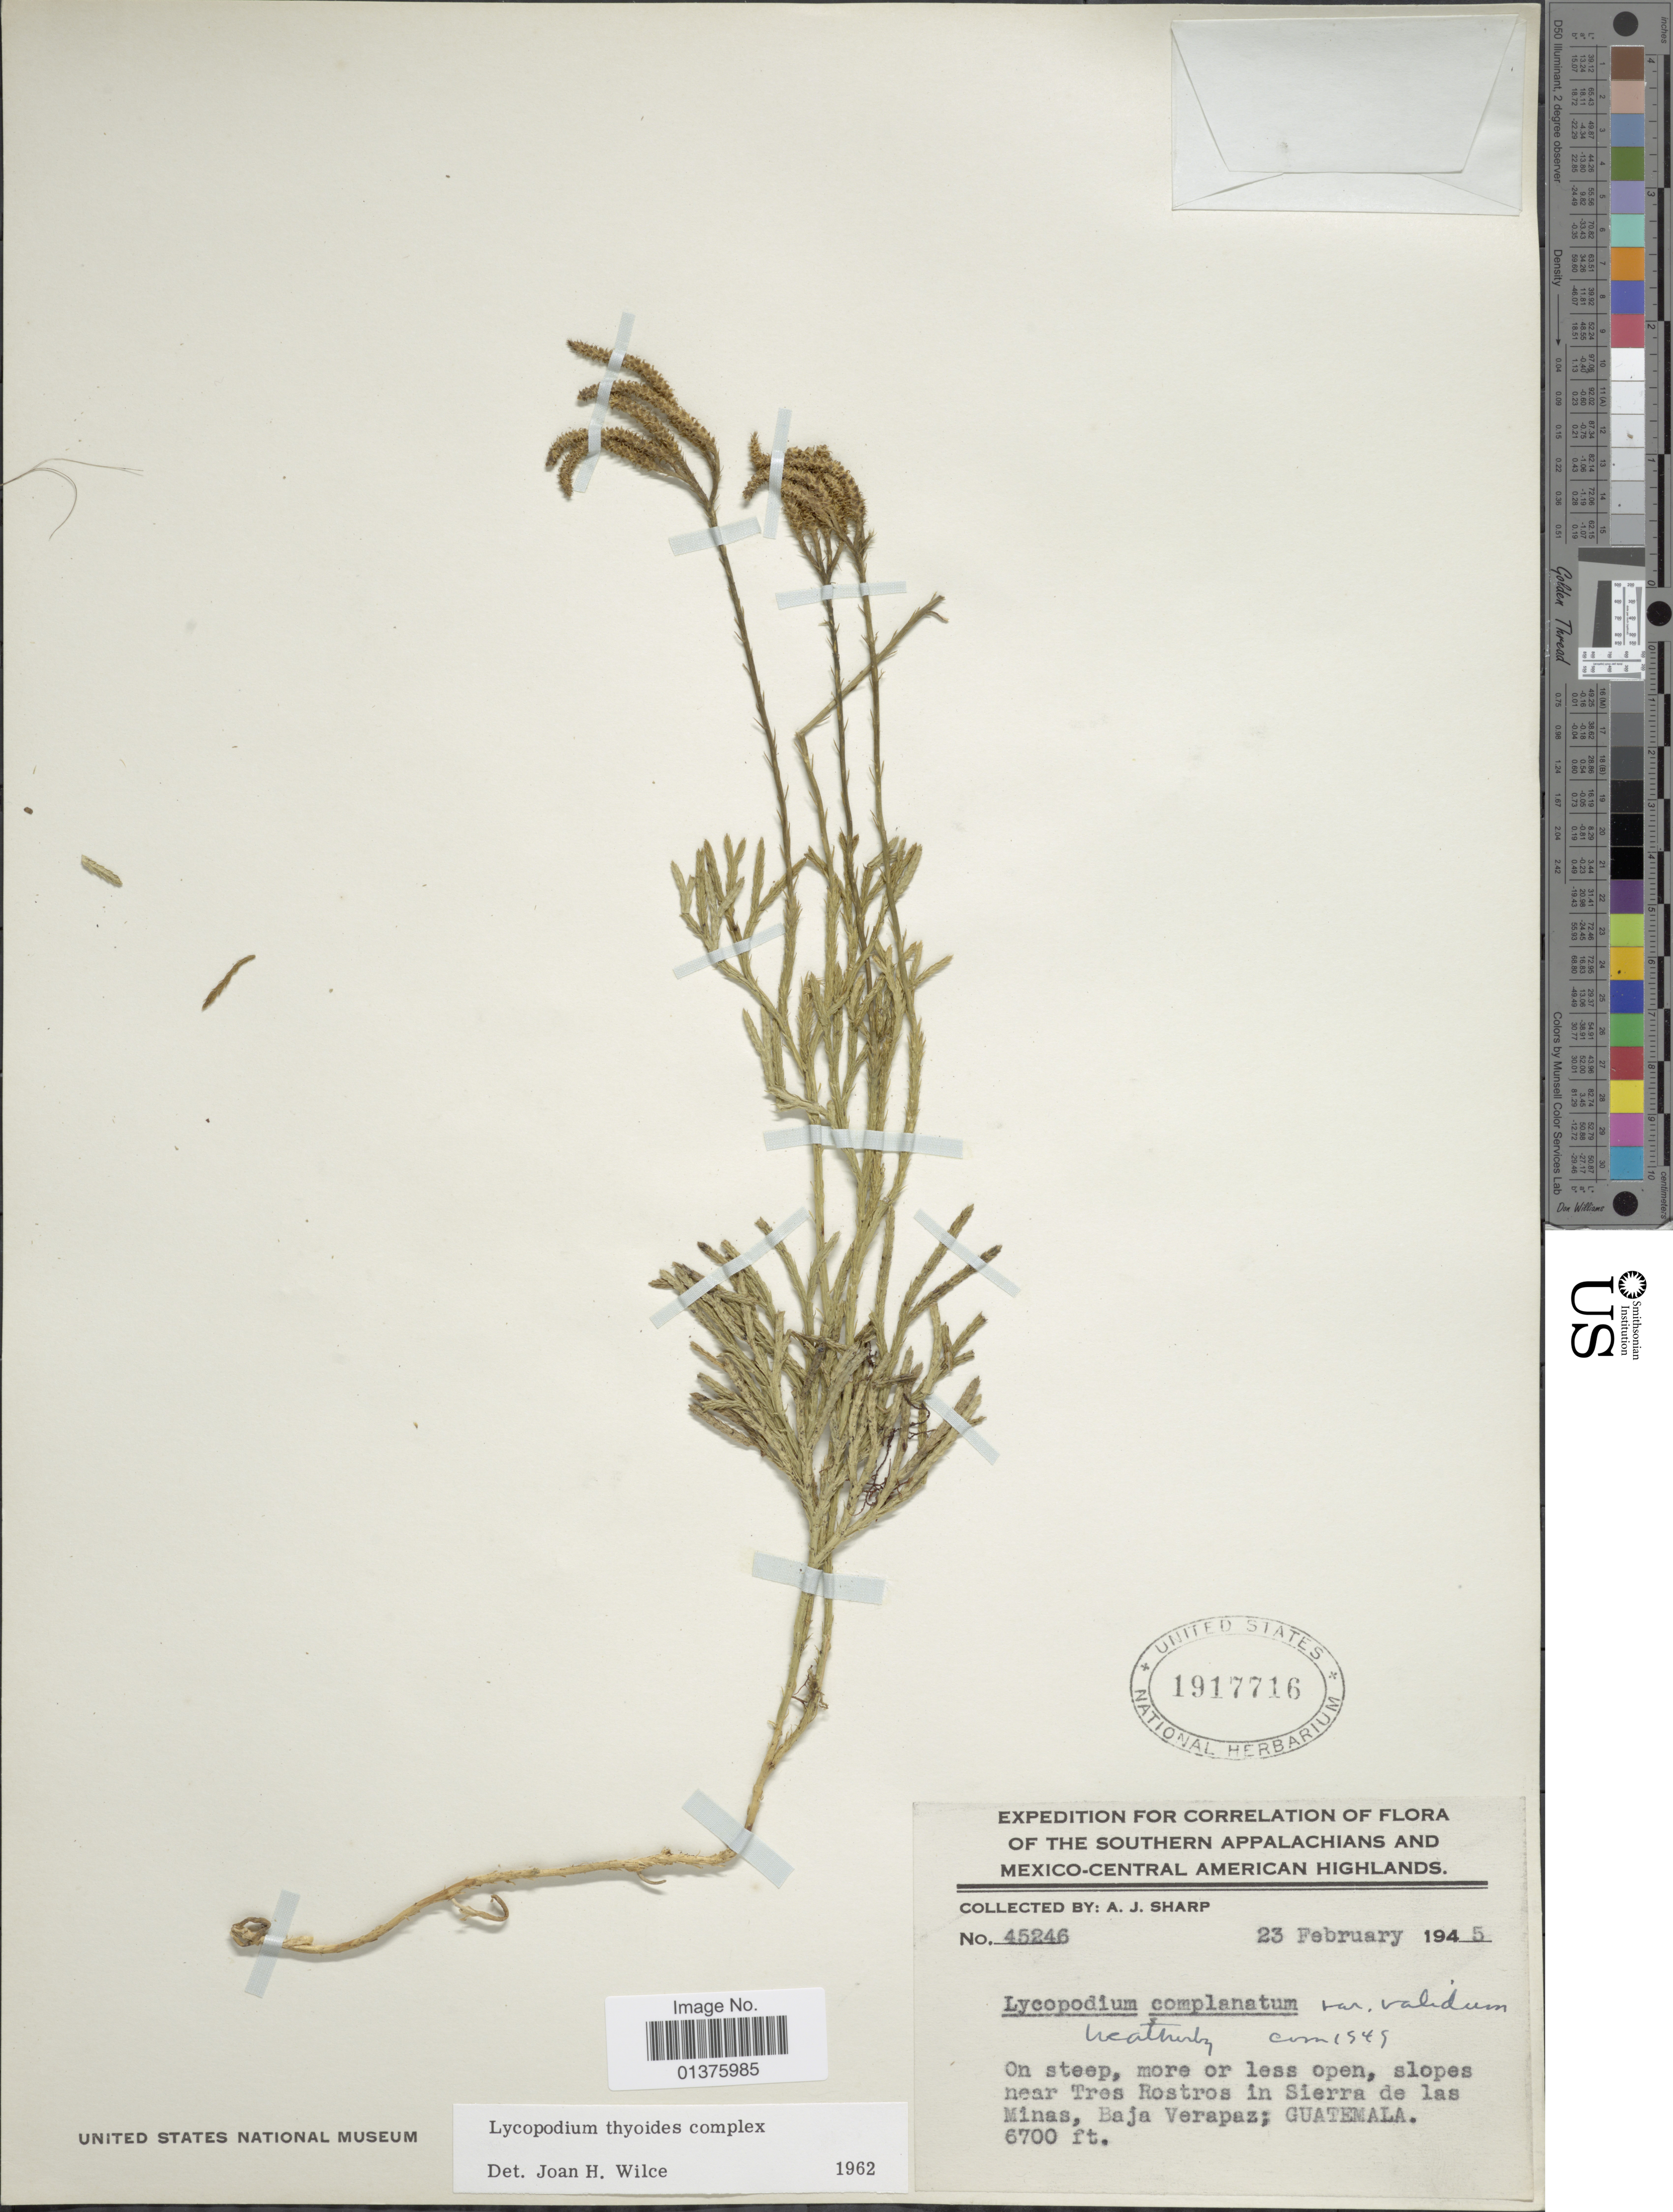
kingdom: Plantae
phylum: Tracheophyta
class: Lycopodiopsida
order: Lycopodiales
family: Lycopodiaceae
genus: Diphasiastrum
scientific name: Diphasiastrum thyoides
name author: (Humb. & Bonpl. ex Willd.) Holub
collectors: A. J. Sharp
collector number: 45246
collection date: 1945-02-23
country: Guatemala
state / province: Baja Verapaz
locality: On steep, more or less open, slopes near Tres Rostros in Sierra de las Minas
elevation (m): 2042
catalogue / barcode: US 1917716